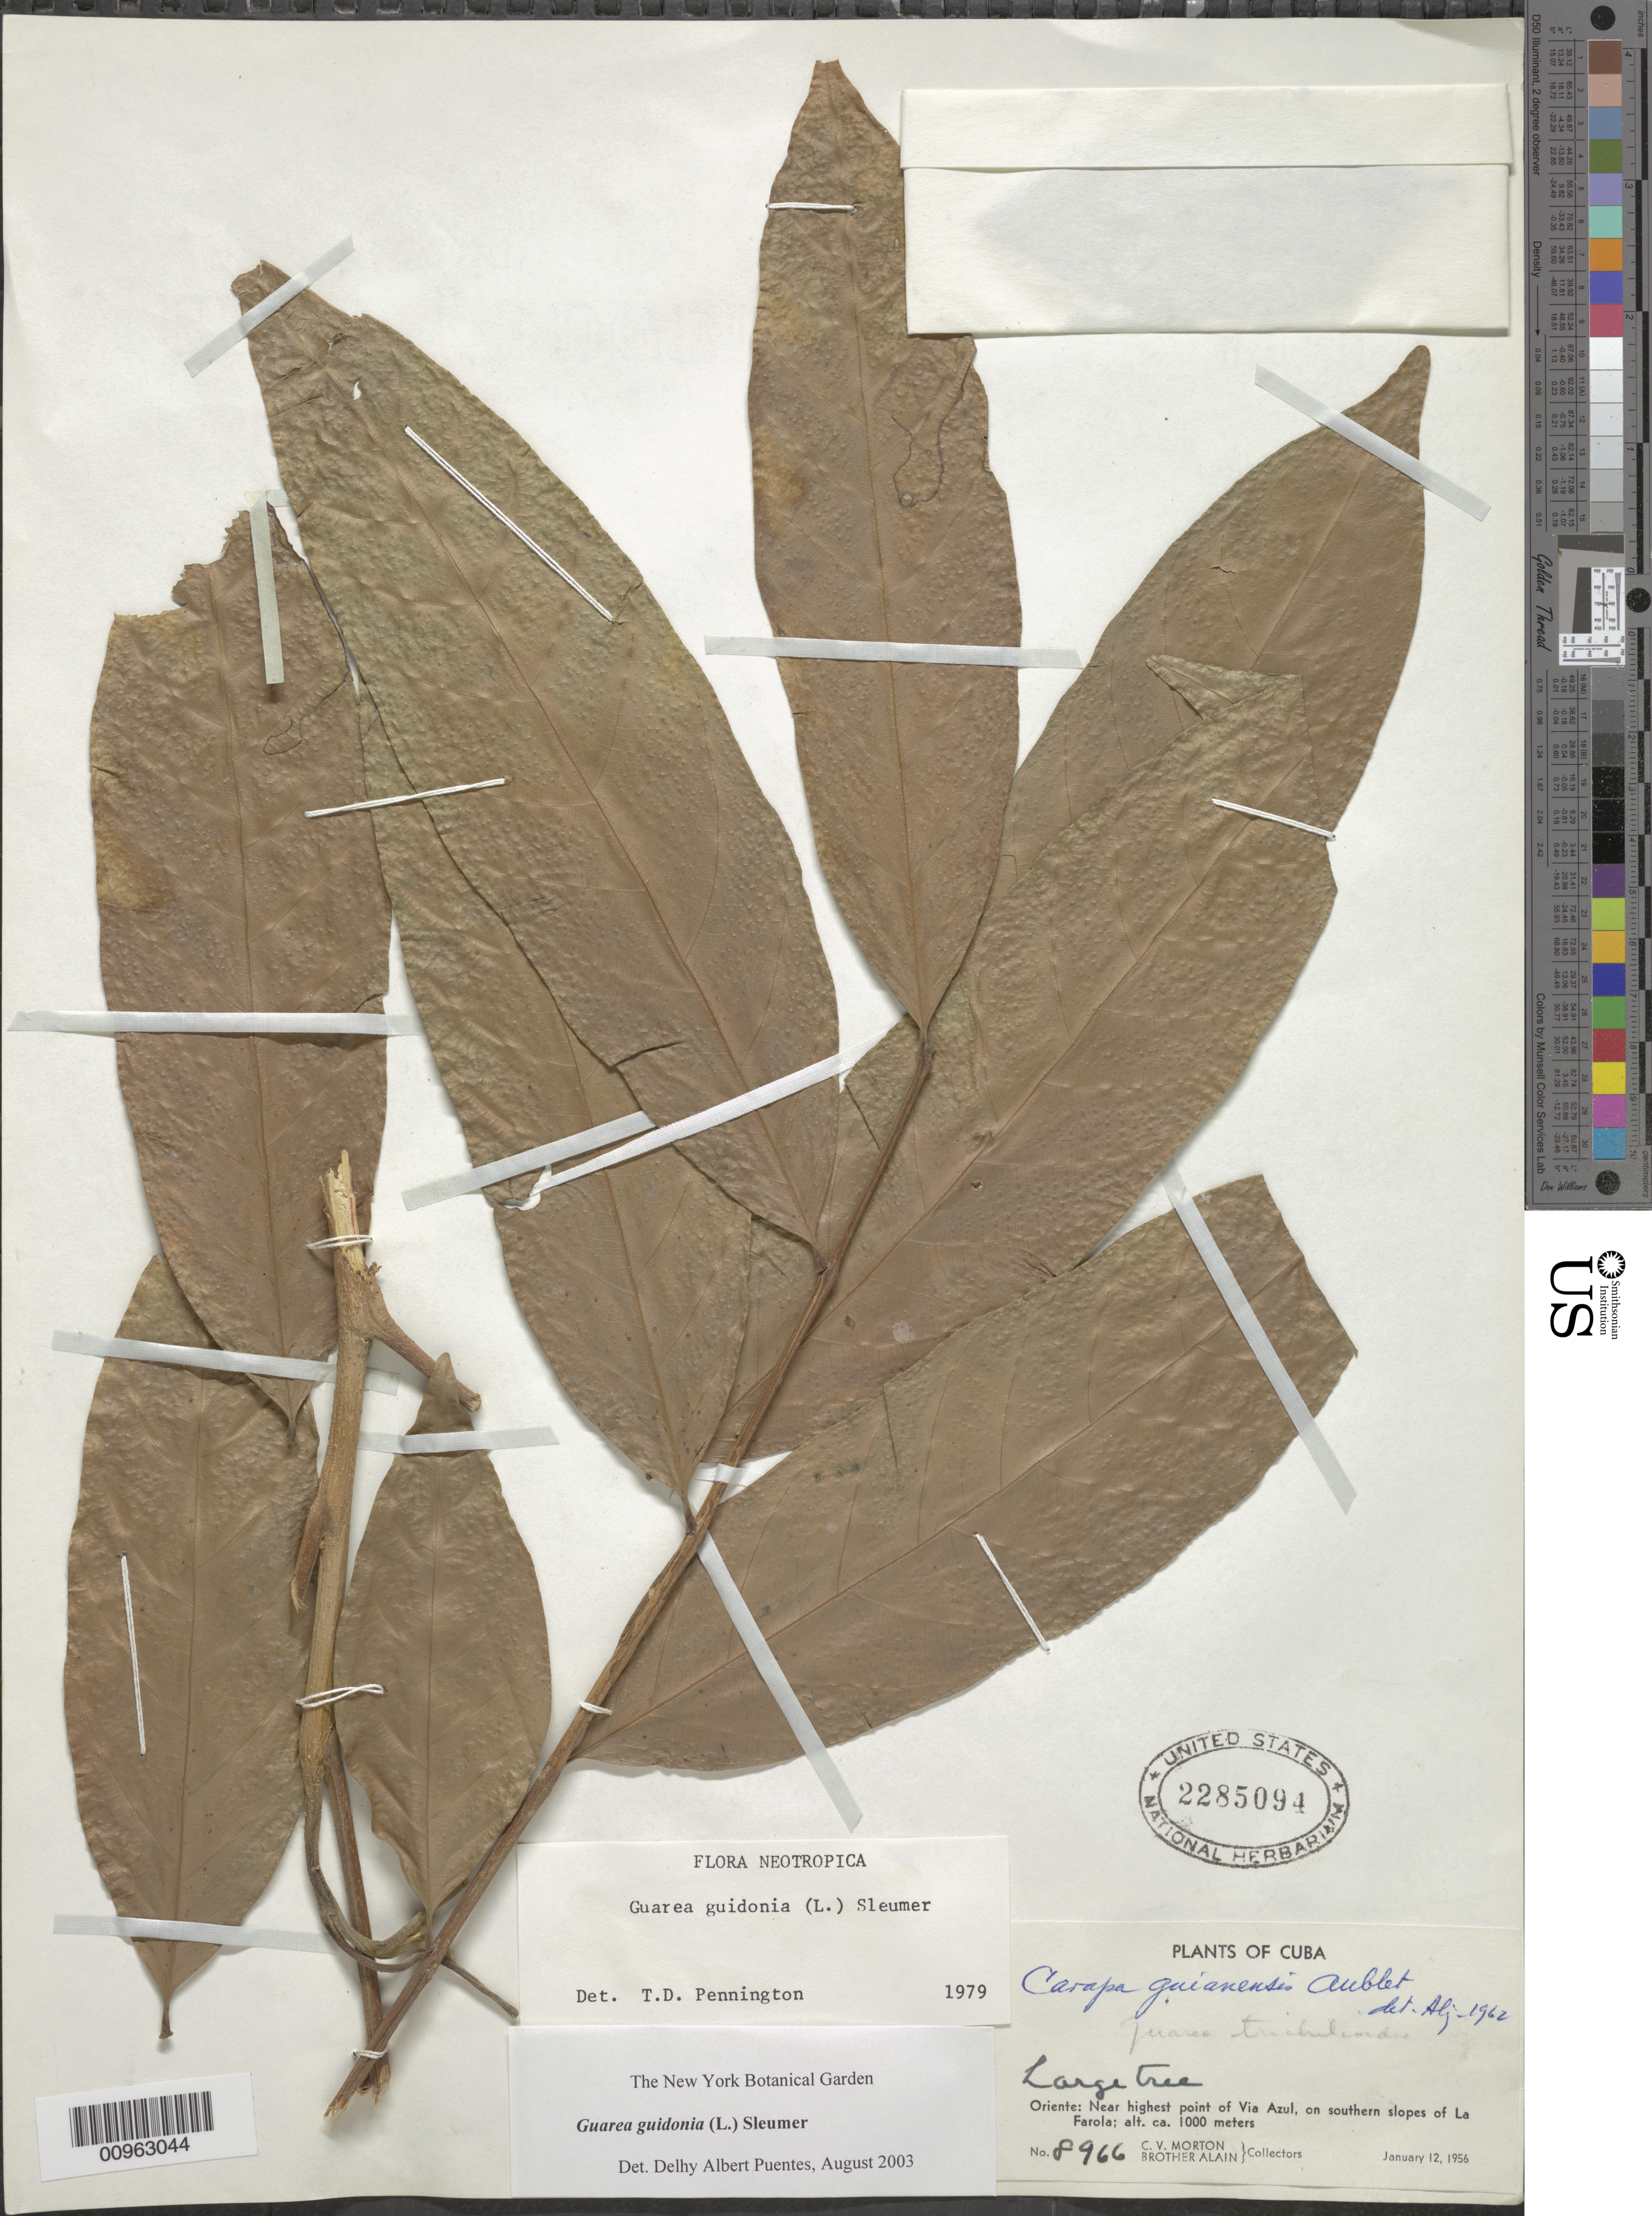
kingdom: Plantae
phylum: Tracheophyta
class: Magnoliopsida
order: Sapindales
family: Meliaceae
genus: Guarea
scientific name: Guarea guidonia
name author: (L.) Sleumer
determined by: Puentes, D. A.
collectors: C. V. Morton & A. H. Liogier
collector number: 8966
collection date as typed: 12 Jan 1956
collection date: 1956-01-12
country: Cuba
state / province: Oriente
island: Cuba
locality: Near the highest point of the Via Azul, on southern slopes of La Farola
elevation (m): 1000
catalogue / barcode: US 2285094